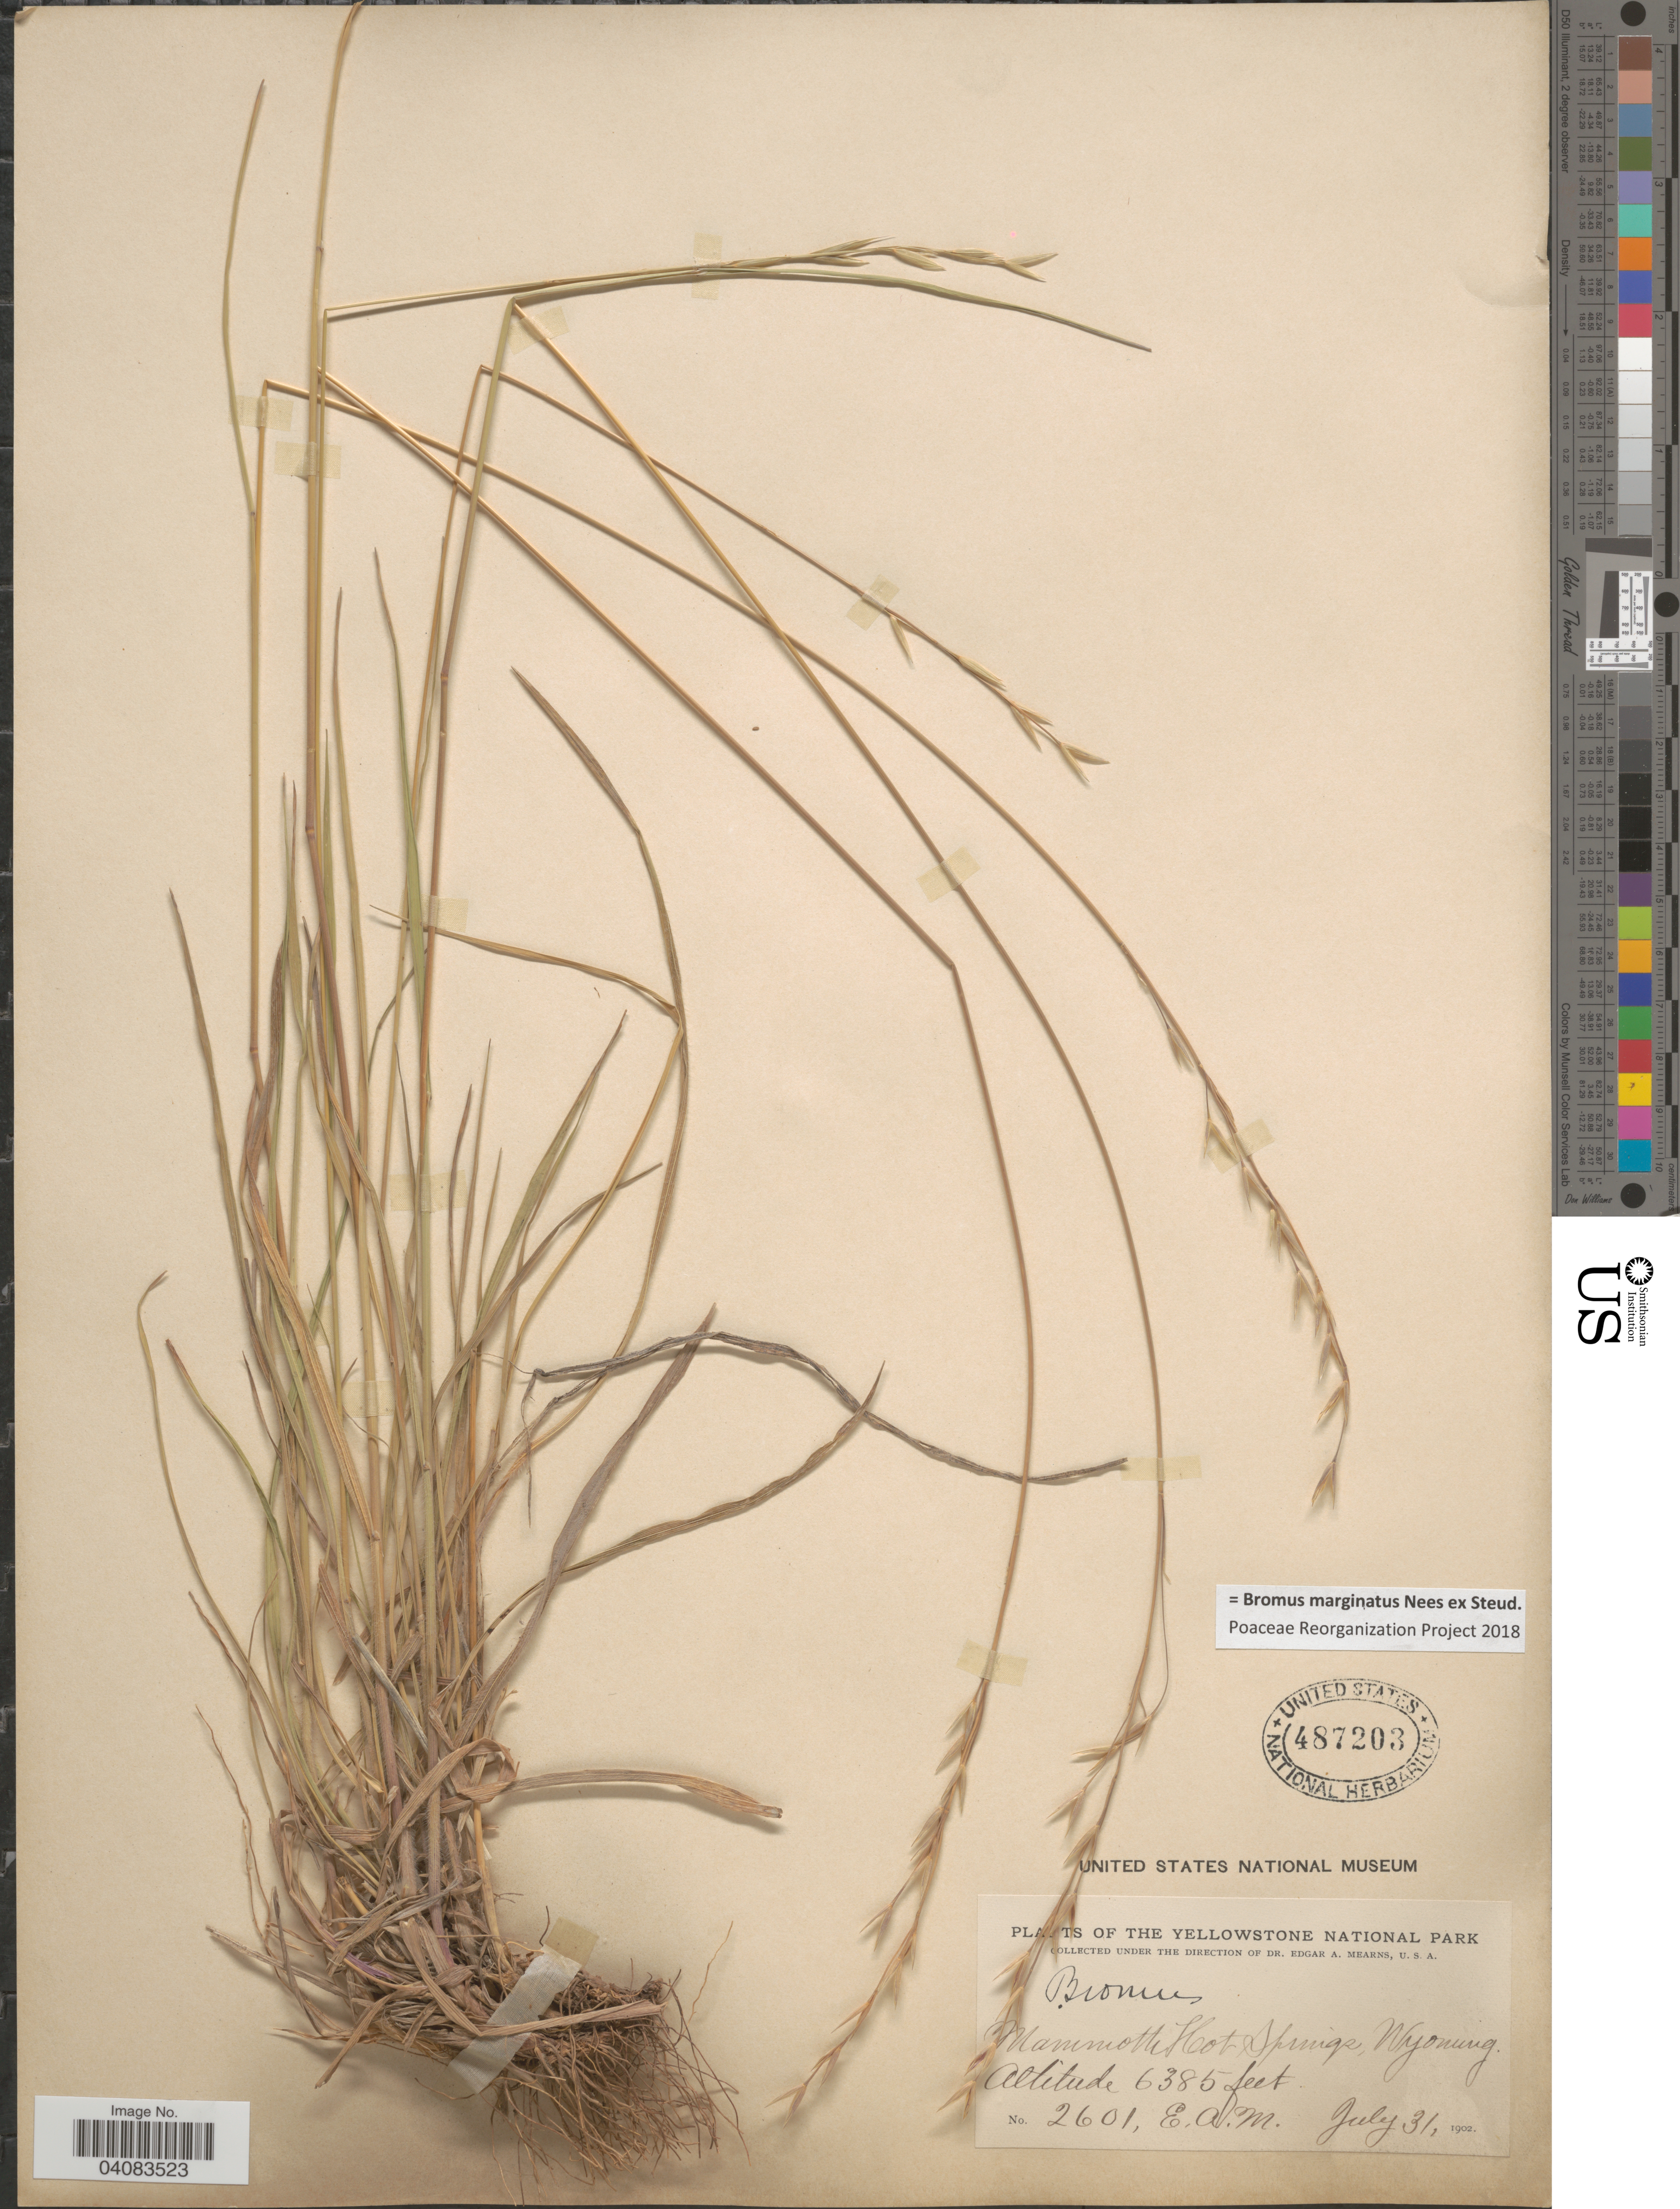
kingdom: Plantae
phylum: Tracheophyta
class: Liliopsida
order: Poales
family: Poaceae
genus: Bromus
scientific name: Bromus marginatus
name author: Nees ex Steud.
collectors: E. A. Mearns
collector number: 2601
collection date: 1902-07-31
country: United States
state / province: Wyoming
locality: The Yellowstone National Park. Mammoth Hot Springs.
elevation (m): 1946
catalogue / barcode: US 487203